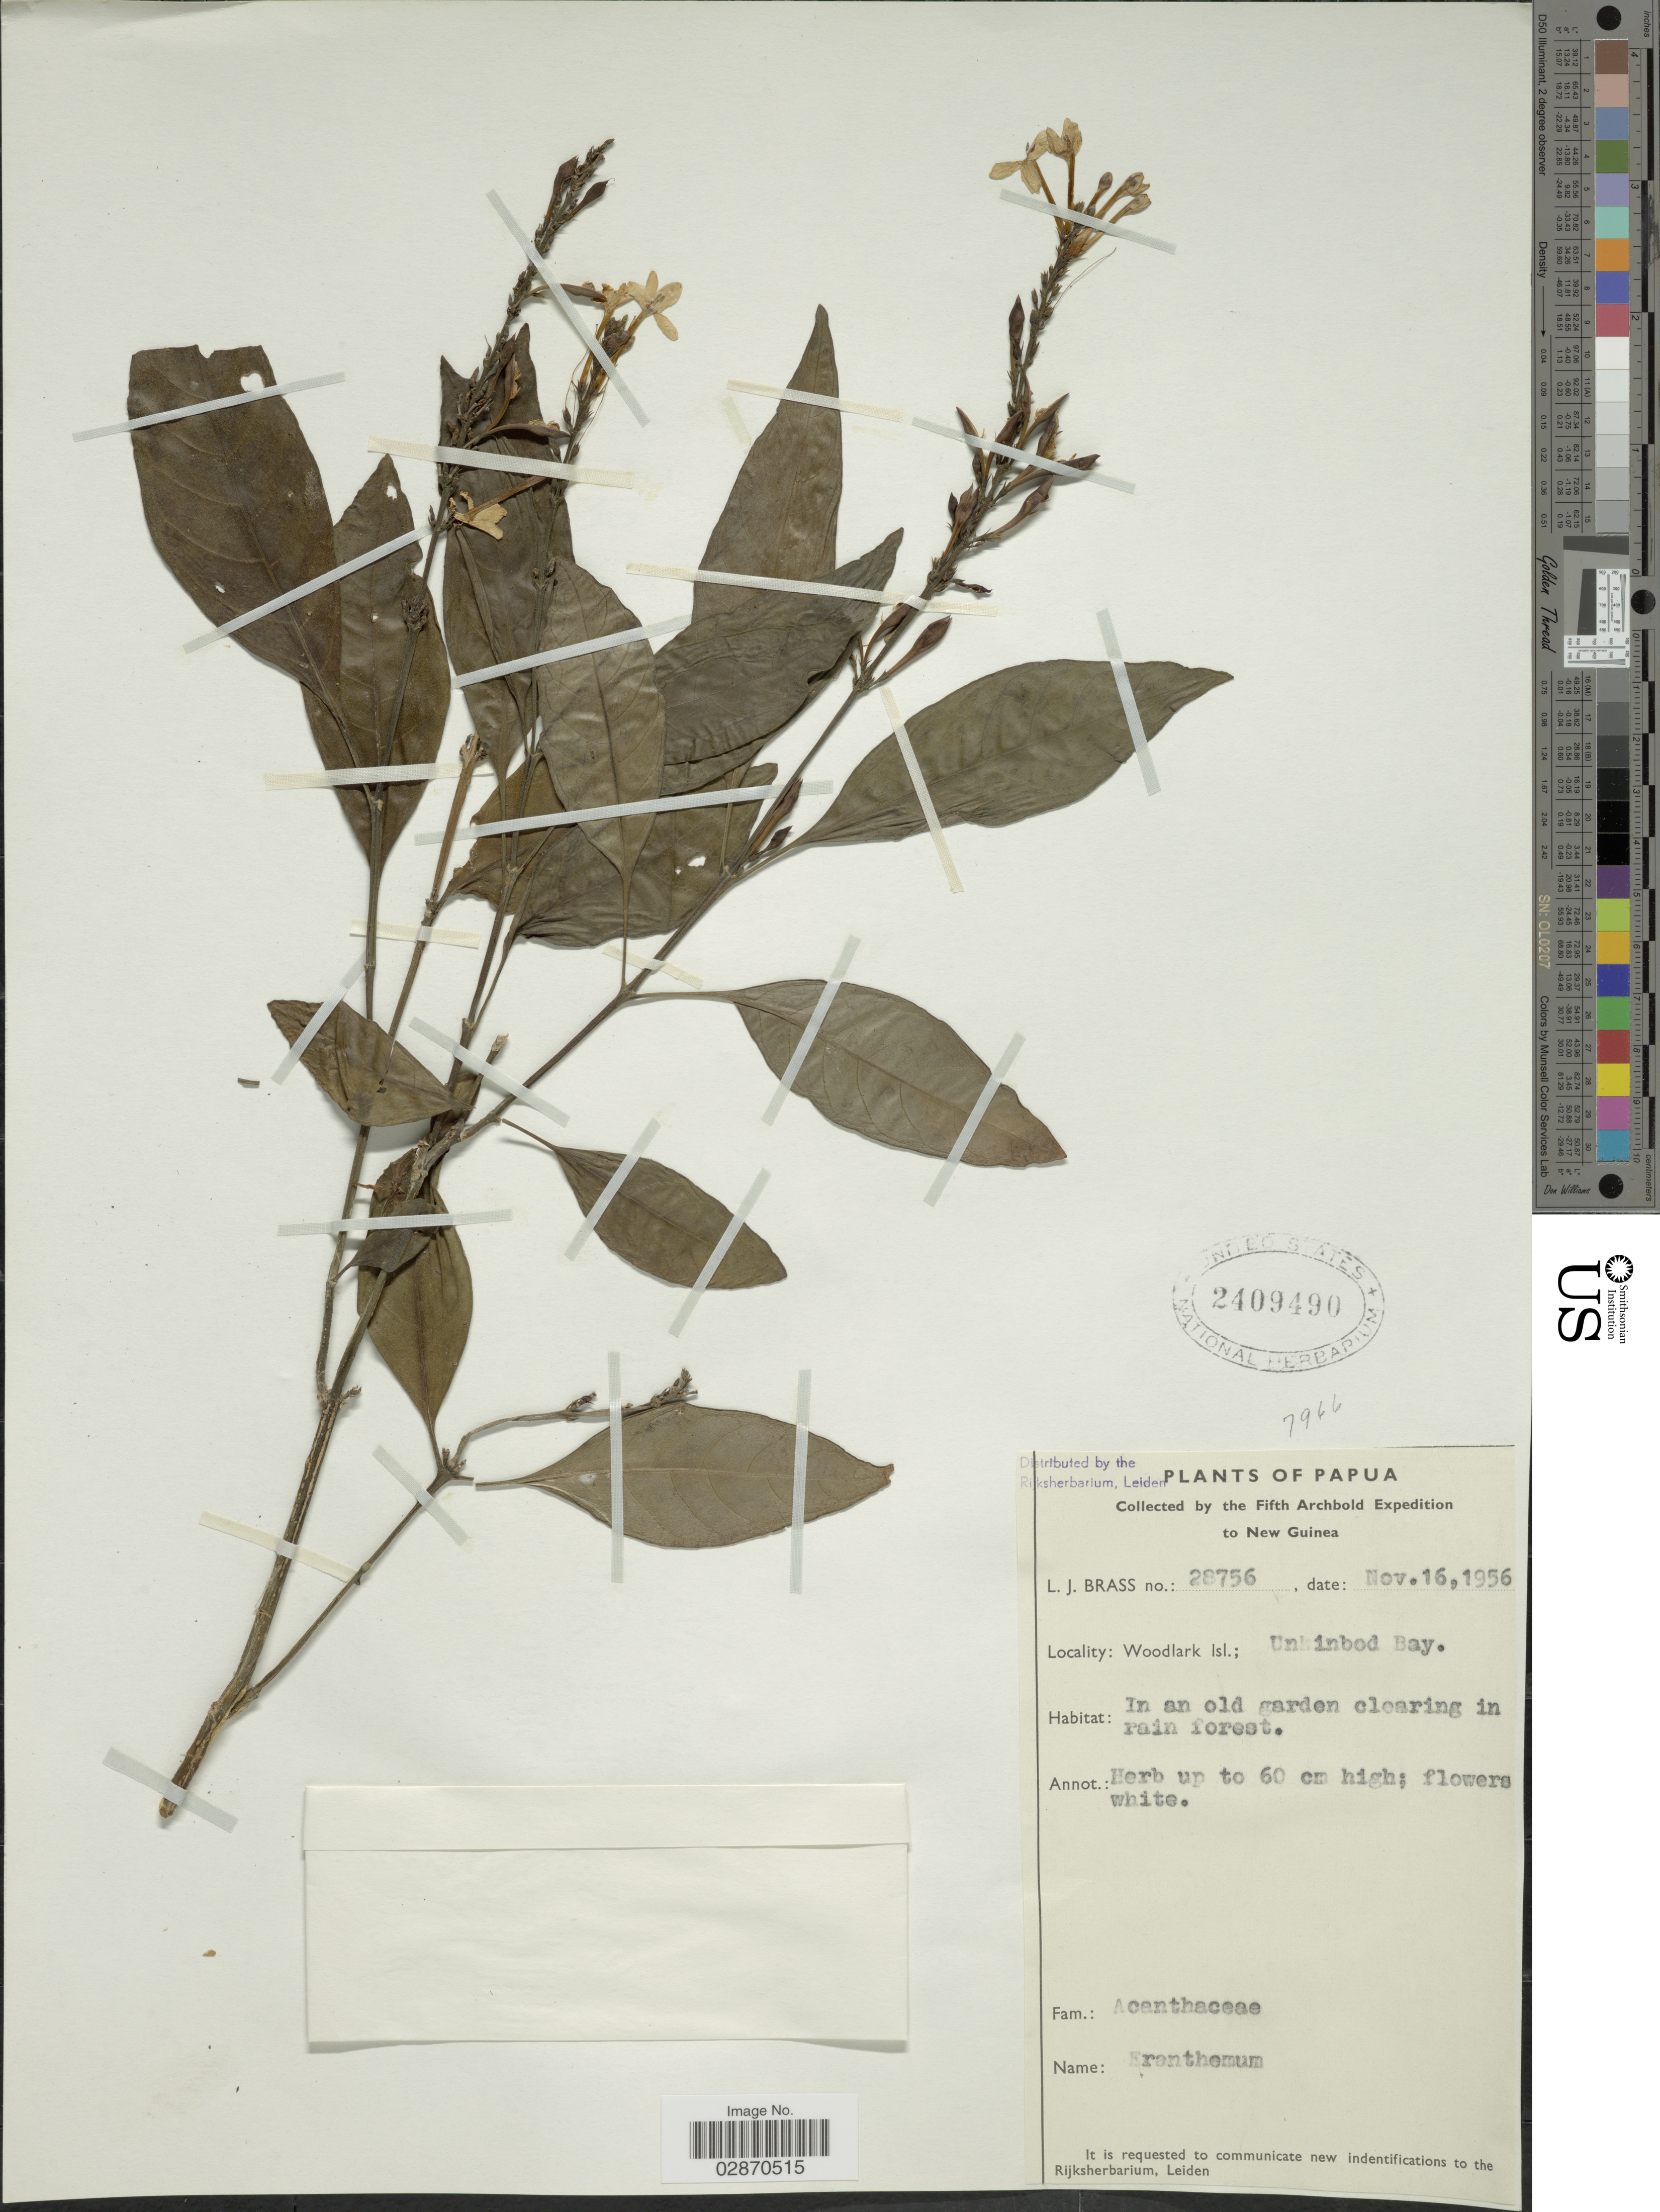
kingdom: Plantae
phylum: Tracheophyta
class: Magnoliopsida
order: Lamiales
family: Acanthaceae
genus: Pseuderanthemum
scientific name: Pseuderanthemum sp.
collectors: L. J. Brass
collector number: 28756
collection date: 1956-11-16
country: Papua New Guinea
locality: Papua. New Guinea. Woodlark Isl.; Unkinbod Bay.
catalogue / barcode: US 2409490